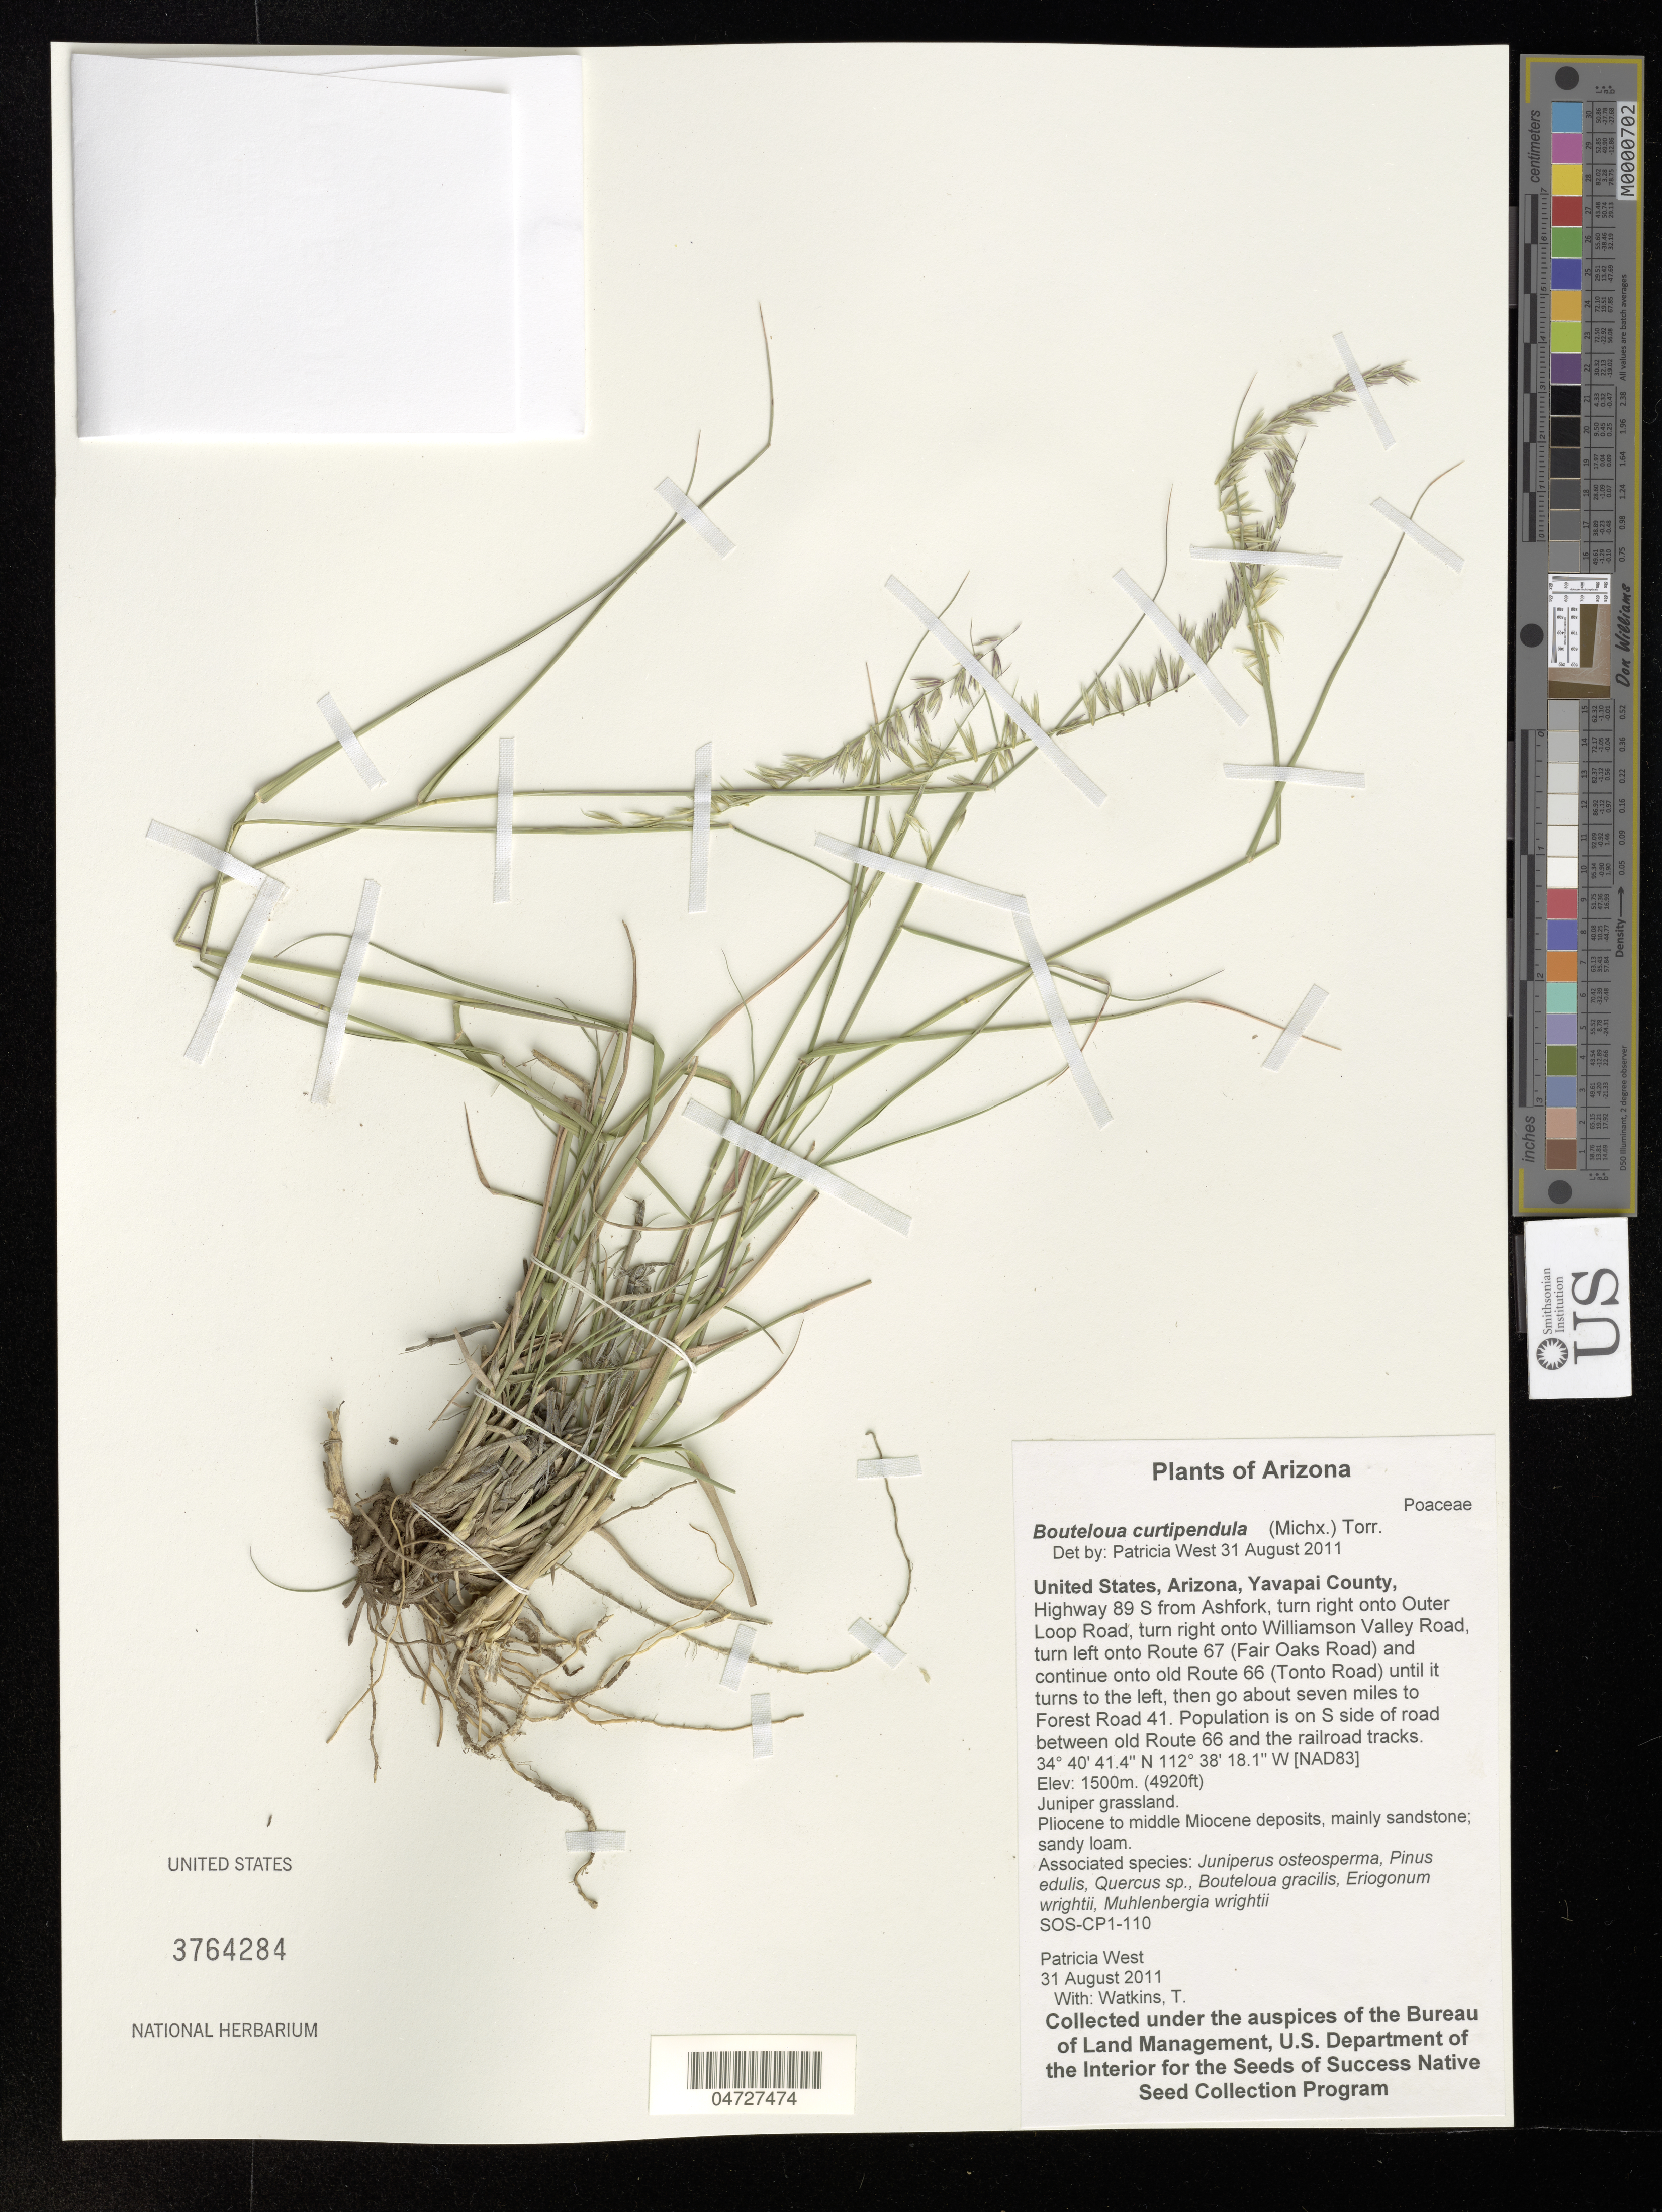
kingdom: Plantae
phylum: Tracheophyta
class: Liliopsida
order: Poales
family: Poaceae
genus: Bouteloua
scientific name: Bouteloua curtipendula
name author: (Michx.) Torr.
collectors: P. West & T. Watkins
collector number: SOS-CP1-110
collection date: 2011-08-31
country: United States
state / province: Arizona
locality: Yavapai County, Highway 89 S from Ashfork, turn right onto Outer Loop Road, turn right onto Williamson Valley Road, turn left onto Route 66 (Tonto Road) until it turns to the left, then go about seven miles to Forest Road 41. Population is on S side of road between old Route 66 and the railroad tracks.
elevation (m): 1500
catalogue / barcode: US 3764284